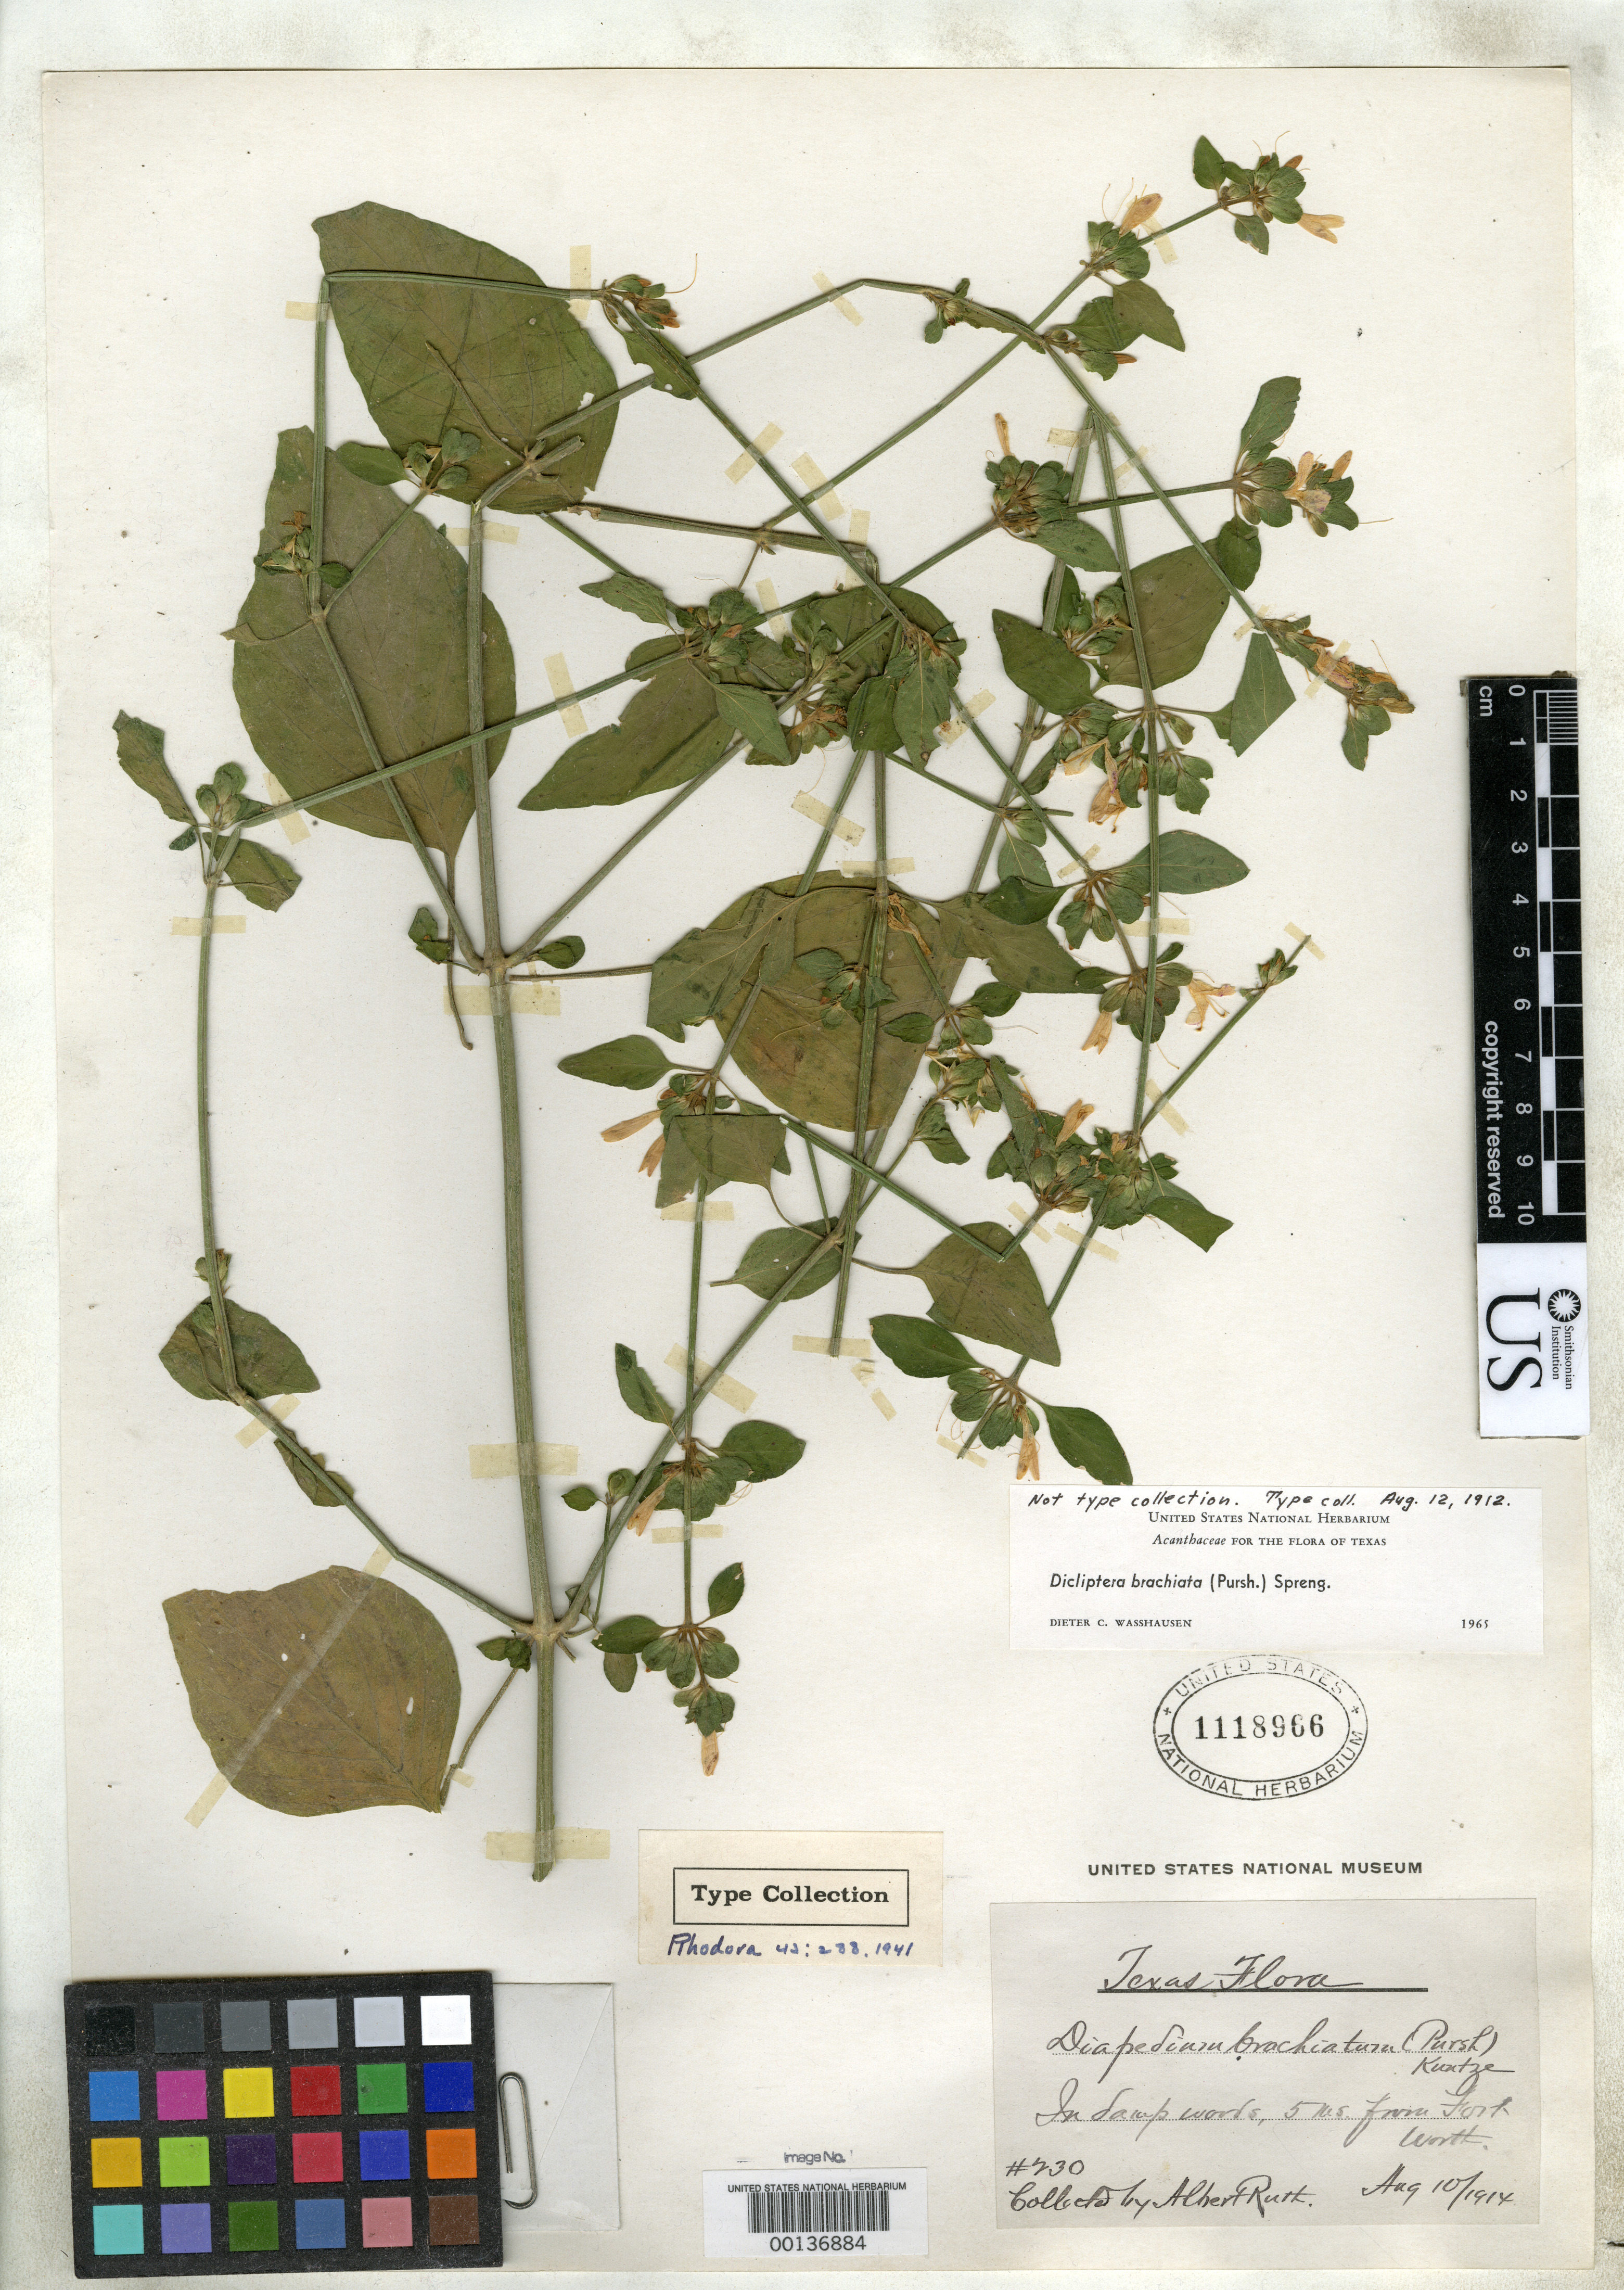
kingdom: Plantae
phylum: Tracheophyta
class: Magnoliopsida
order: Lamiales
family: Acanthaceae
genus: Dicliptera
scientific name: Dicliptera brachiata var. ruthii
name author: Fernald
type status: Isotype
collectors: A. Ruth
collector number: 230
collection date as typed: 12 Aug 1912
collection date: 1912-08-12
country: United States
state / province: Texas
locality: Near Ft. Worth.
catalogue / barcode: US 1118966